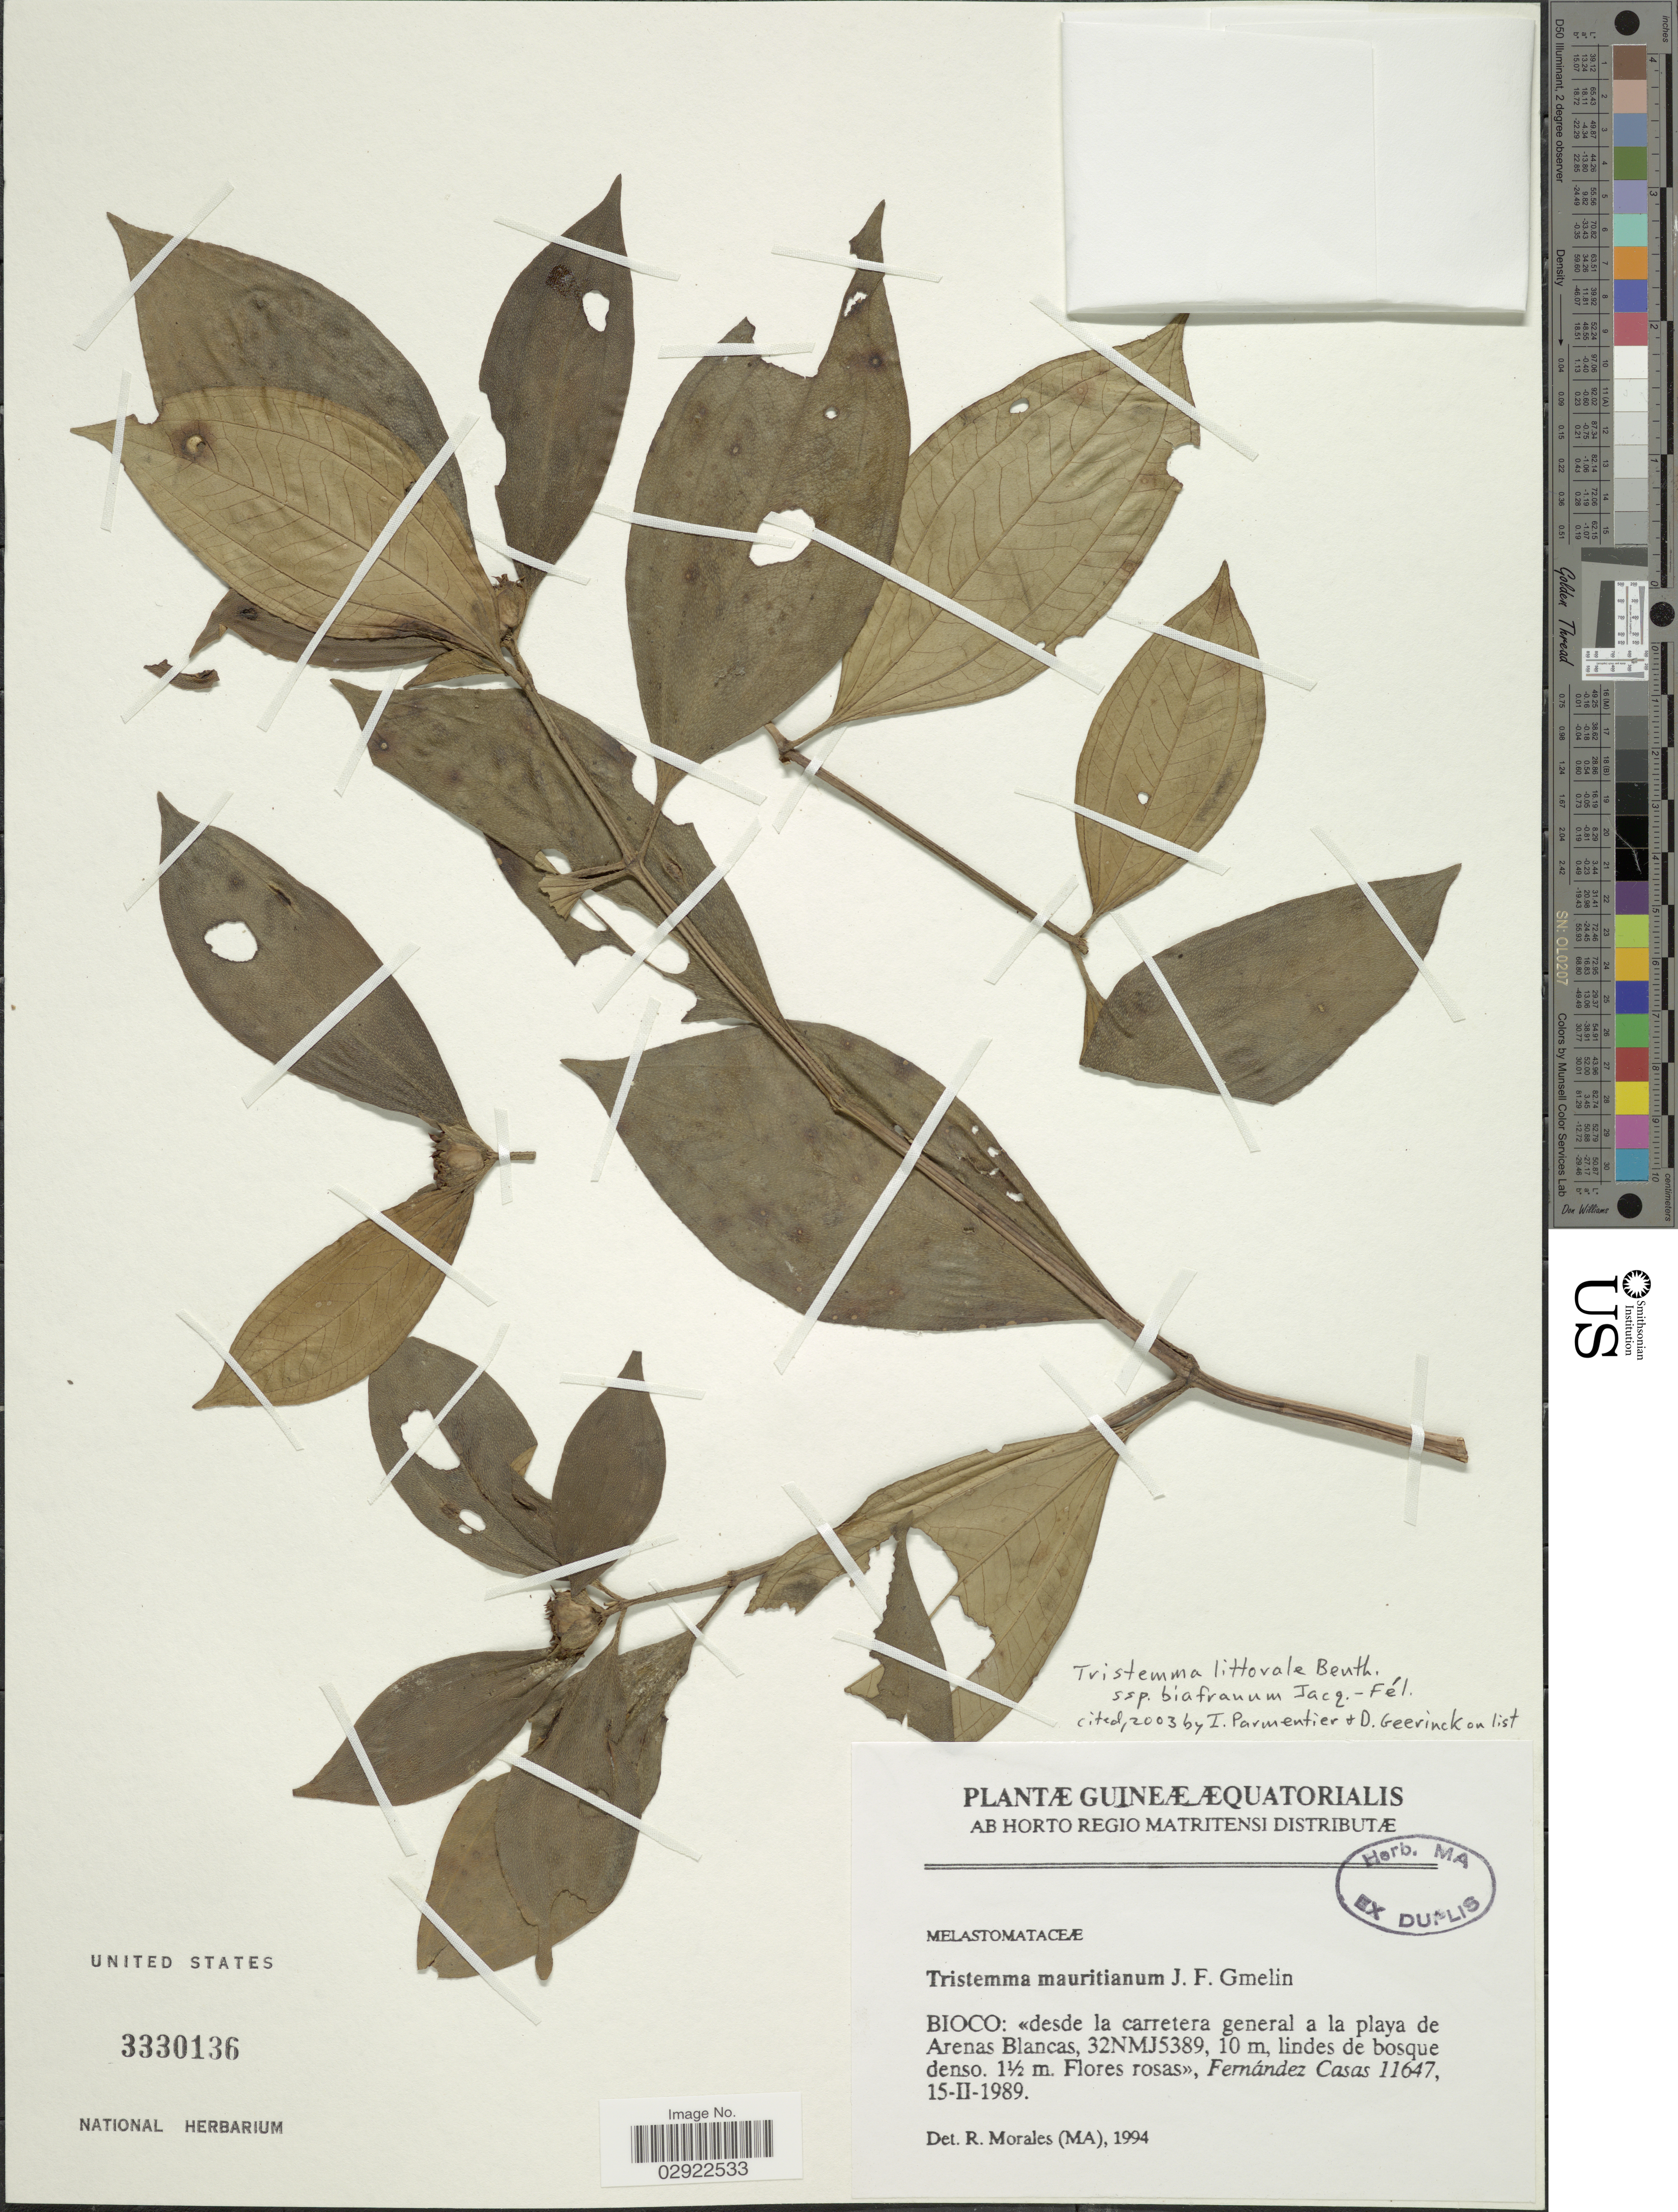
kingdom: Plantae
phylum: Tracheophyta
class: Magnoliopsida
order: Myrtales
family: Melastomataceae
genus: Tristemma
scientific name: Tristemma littorale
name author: Benth.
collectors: F. Casas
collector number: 11647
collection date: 1989-02-15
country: Equatorial Guinea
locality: Bioco: desde la carretera general a la playa de Arenas Blancas, 32NMJ5389.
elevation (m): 10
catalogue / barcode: US 3330136